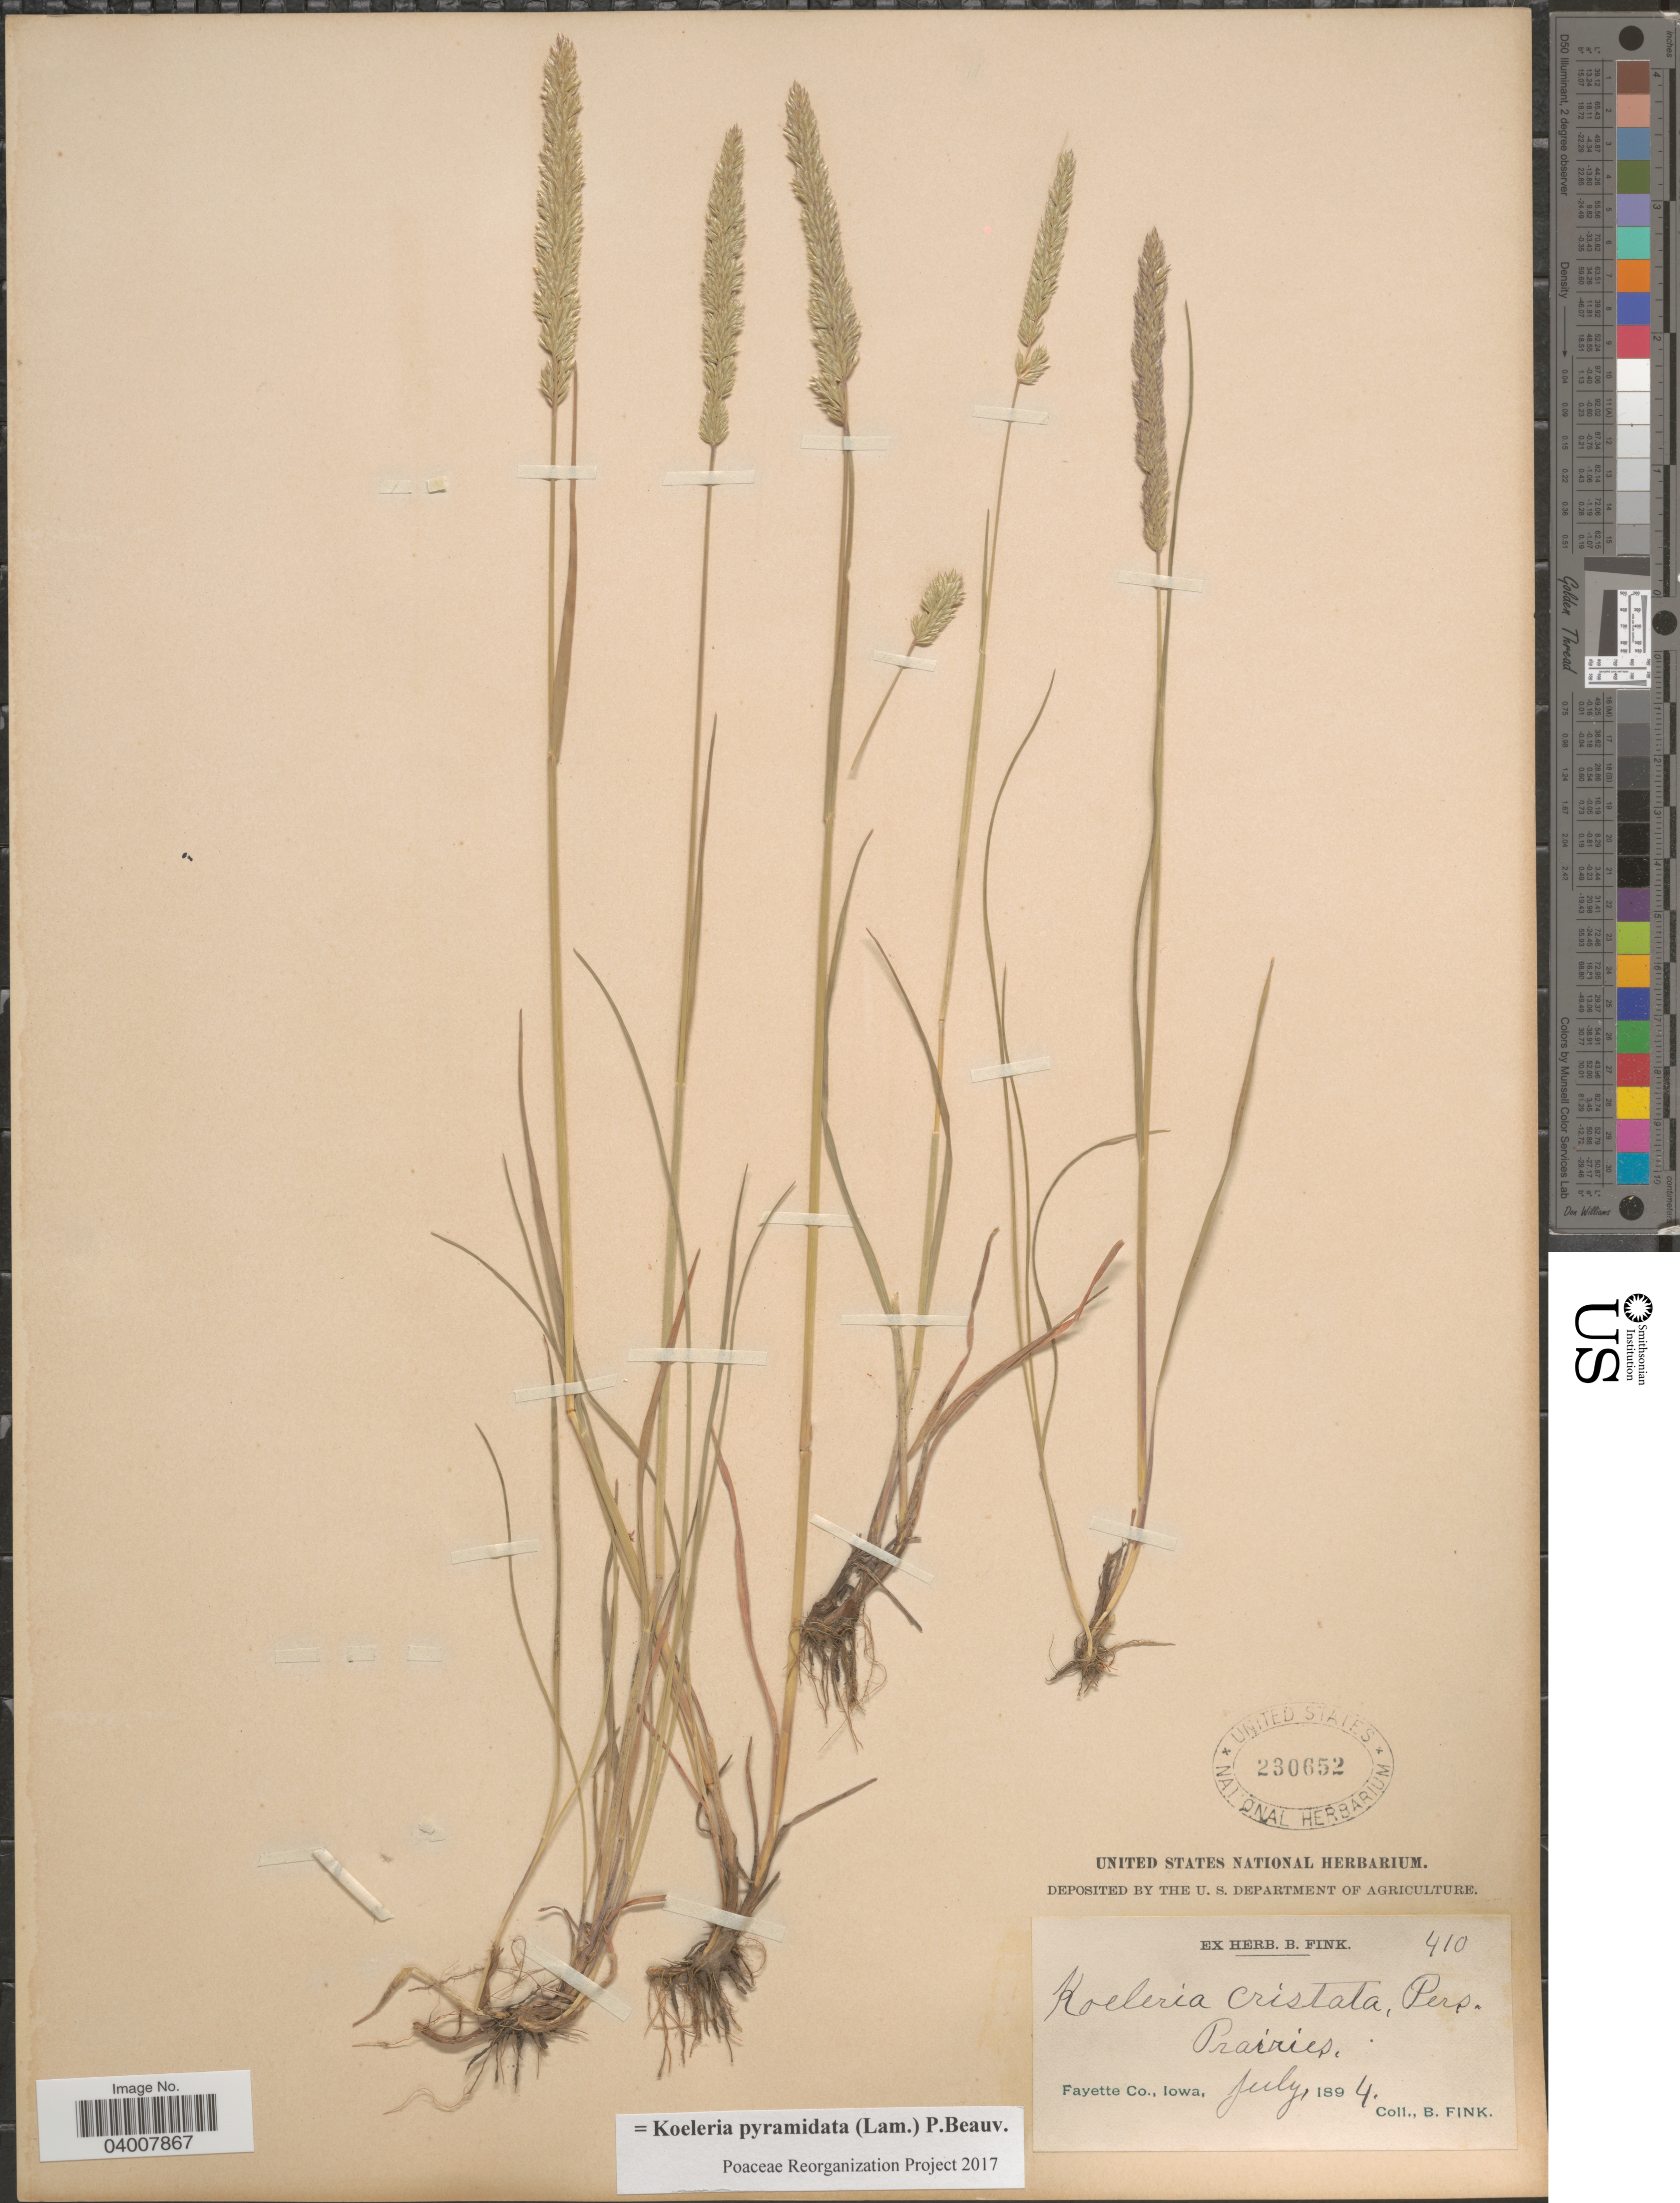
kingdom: Plantae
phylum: Tracheophyta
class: Liliopsida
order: Poales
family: Poaceae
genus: Koeleria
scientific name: Koeleria pyramidata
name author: (Lam.) P. Beauv.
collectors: B. Fink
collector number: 410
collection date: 1894-07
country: United States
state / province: Iowa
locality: Fayette Co.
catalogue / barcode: US 230652